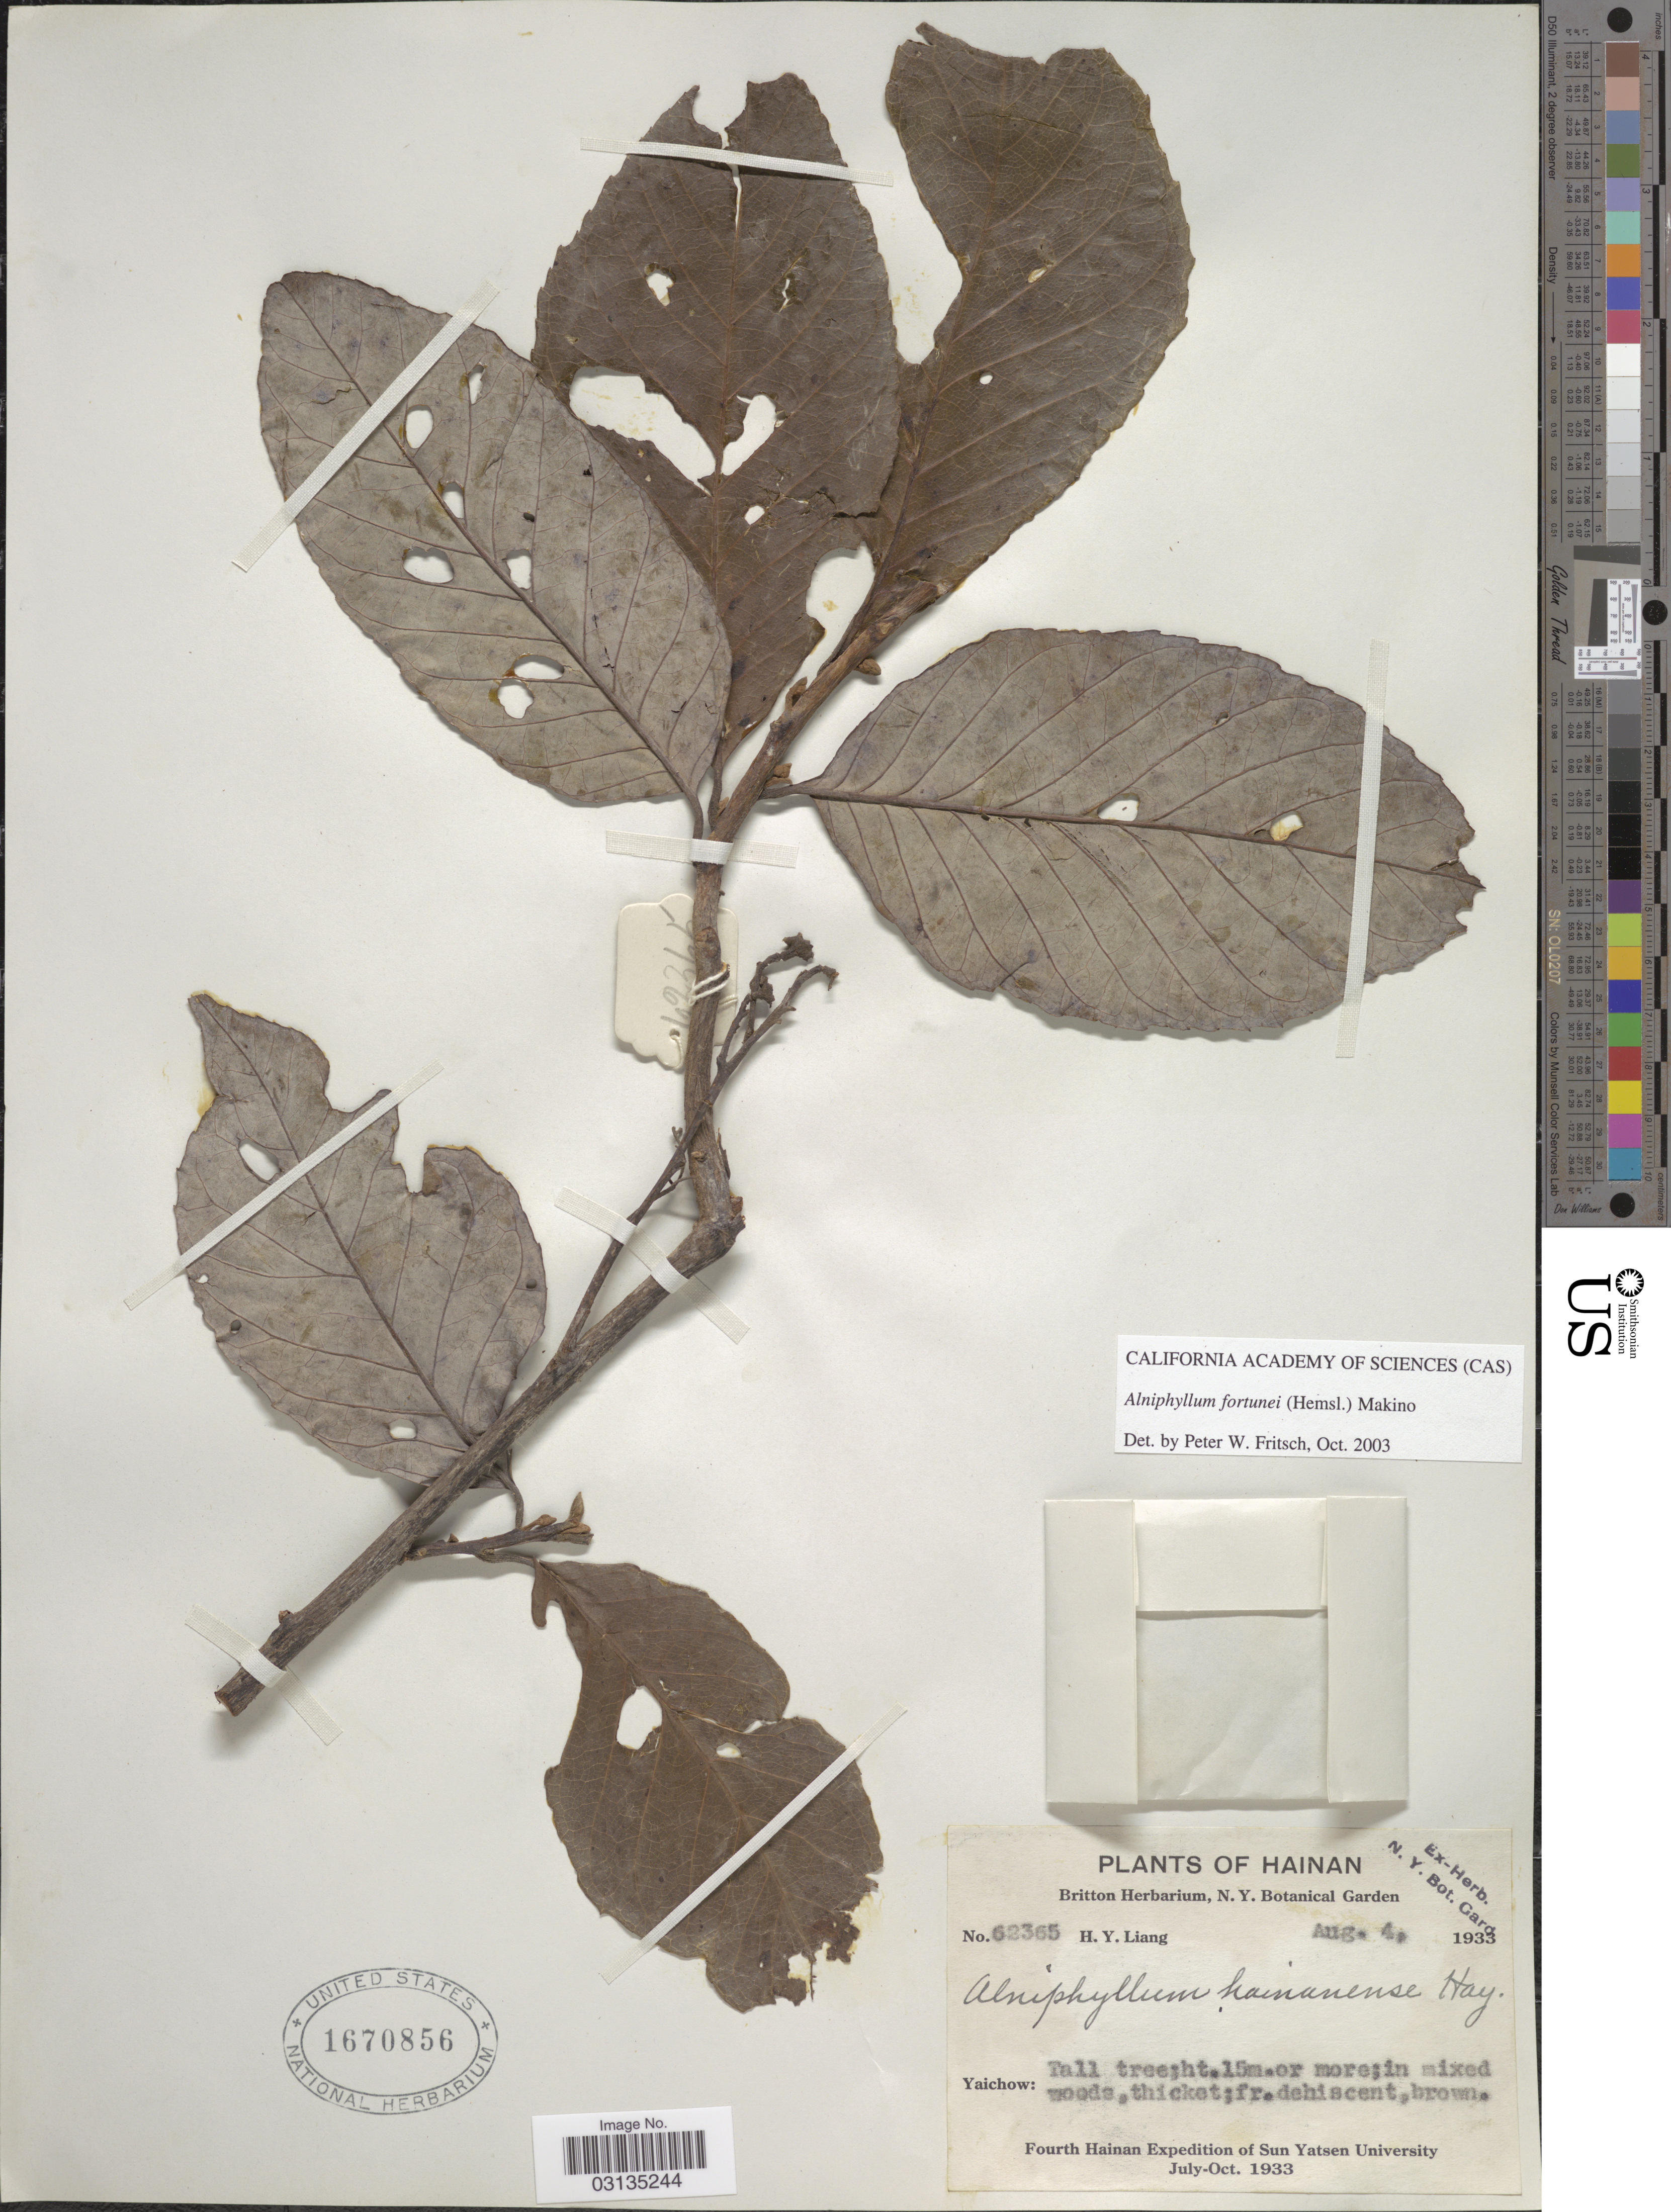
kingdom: Plantae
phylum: Tracheophyta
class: Magnoliopsida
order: Ericales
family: Styracaceae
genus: Alniphyllum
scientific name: Alniphyllum fortunei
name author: (Hemsl.) Makino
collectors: H. Y. Liang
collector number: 62365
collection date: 1933-08-04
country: China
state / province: Hainan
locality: Yaichow.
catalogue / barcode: US 1670856